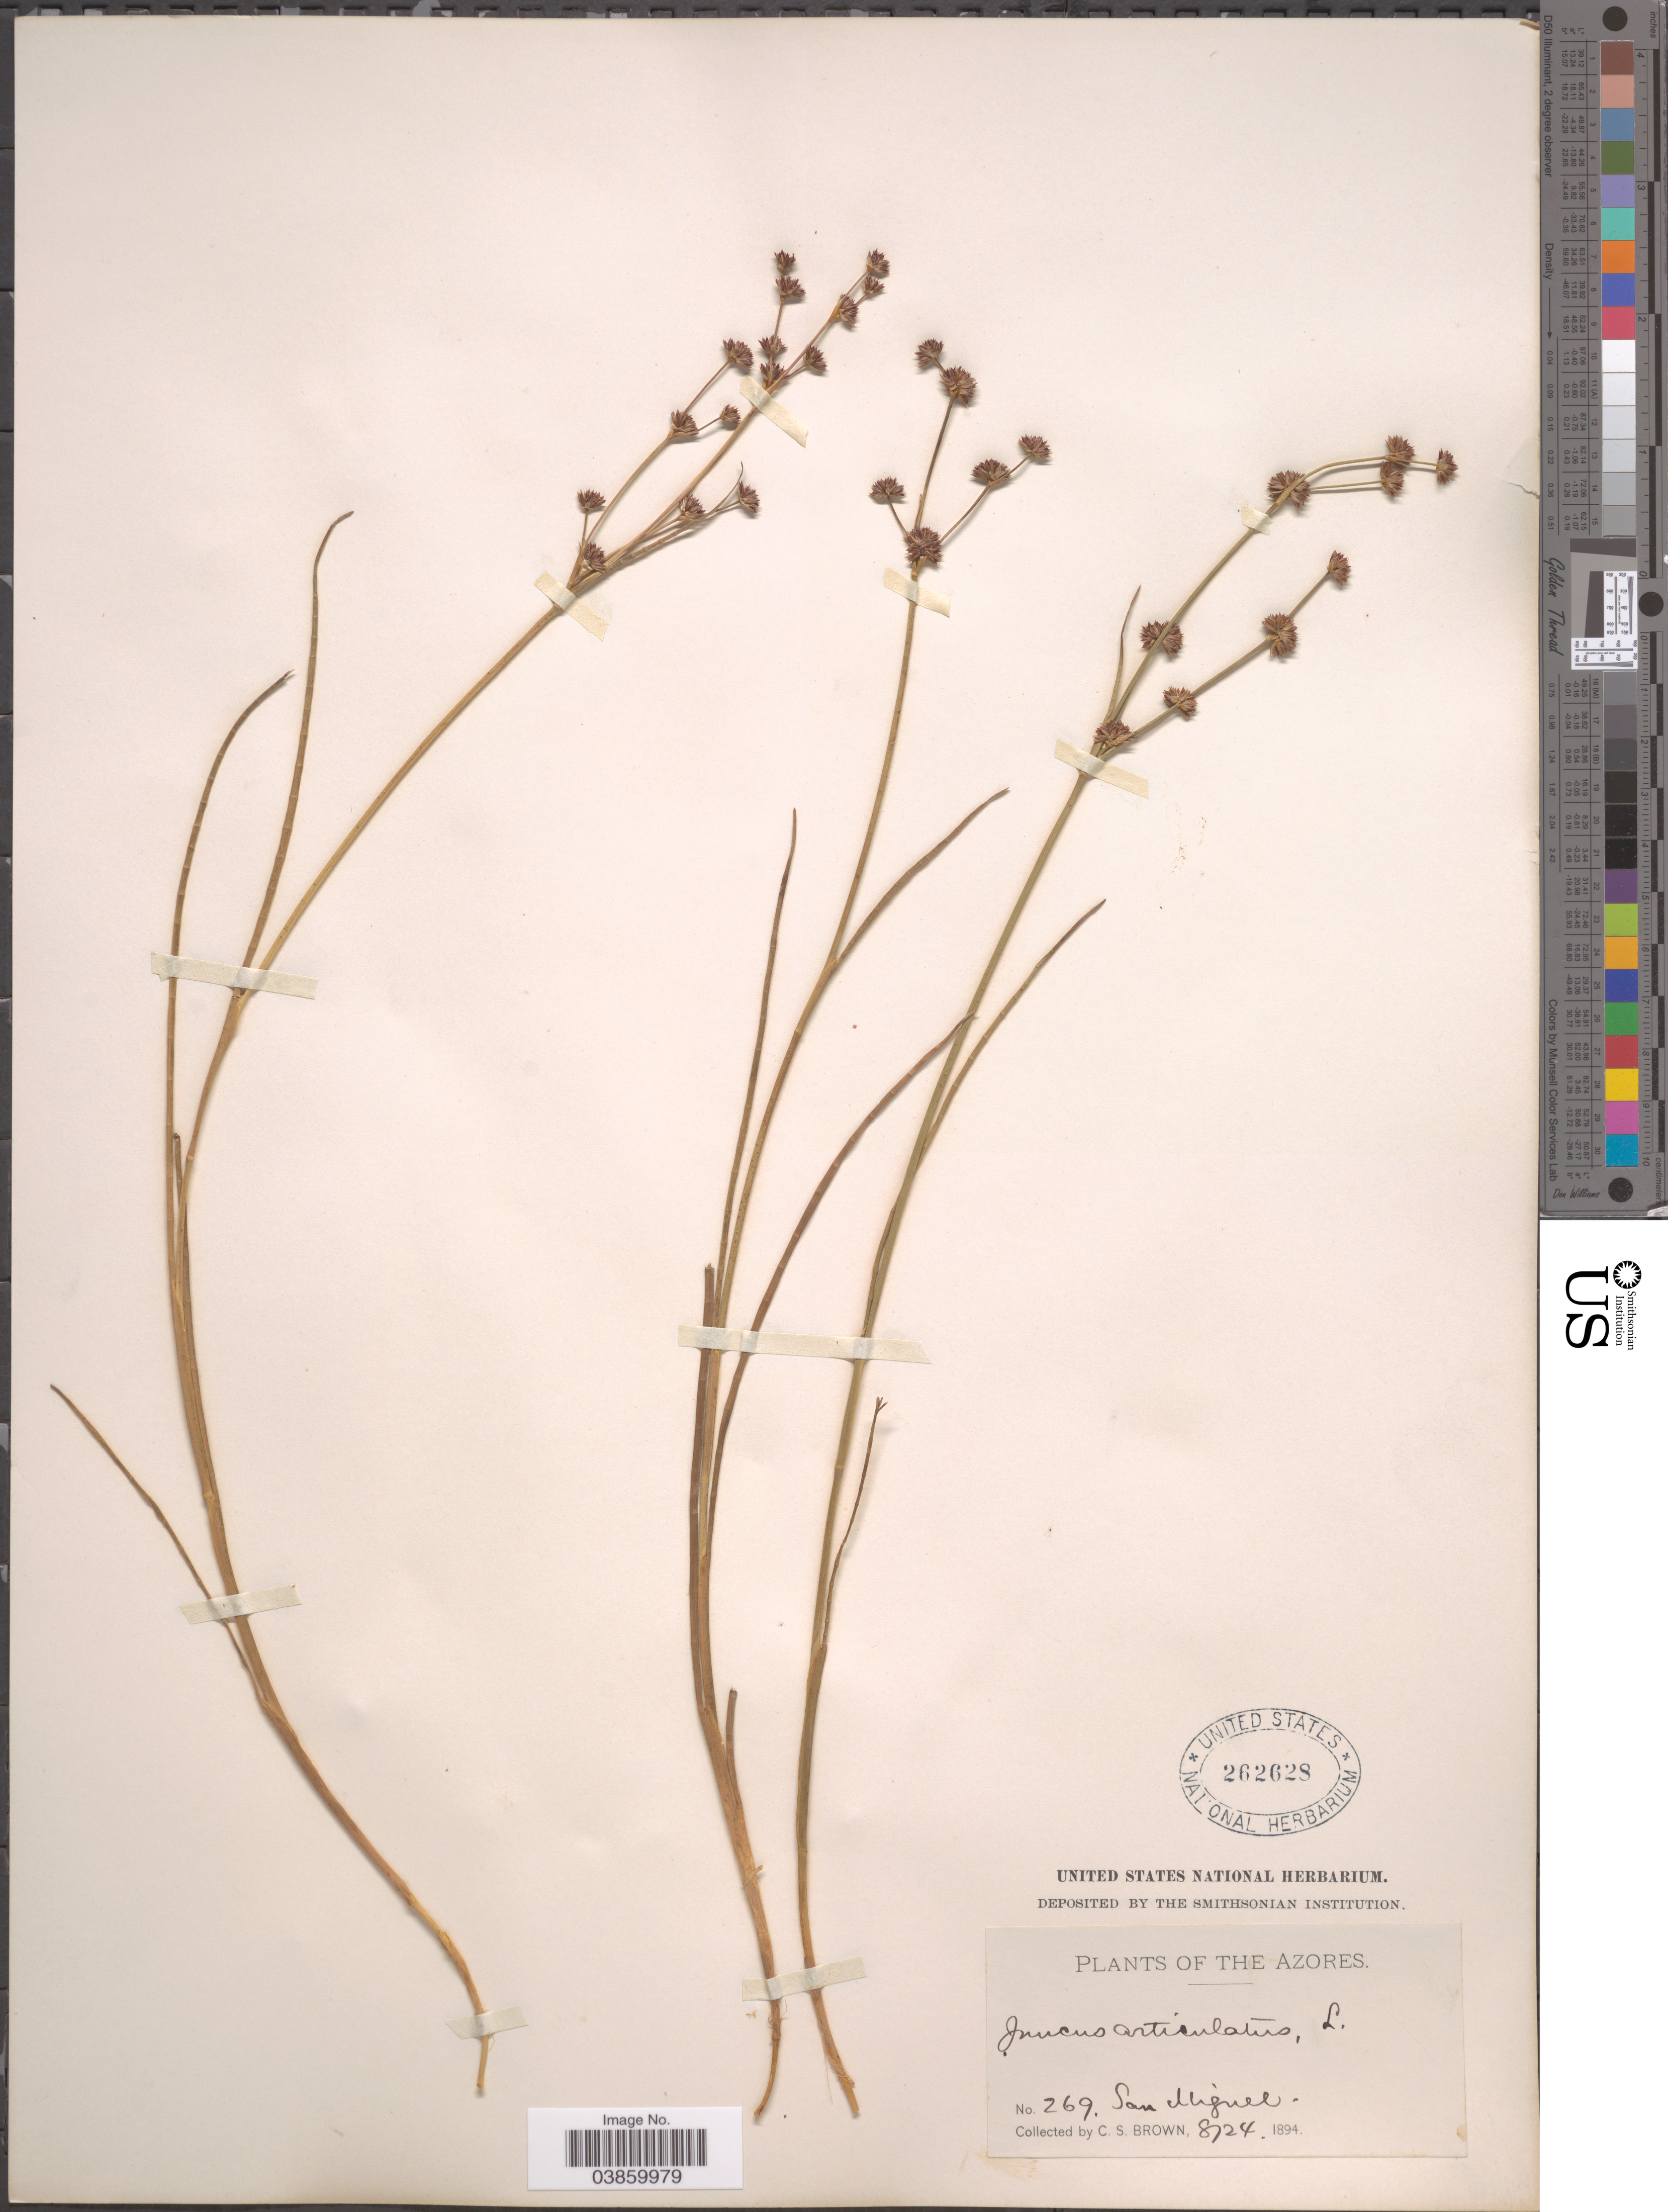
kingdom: Plantae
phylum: Tracheophyta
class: Liliopsida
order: Poales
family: Juncaceae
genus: Juncus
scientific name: Juncus articulatus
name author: L.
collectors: C. S. Brown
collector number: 269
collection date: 1894-08-24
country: Portugal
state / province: Azores (Aut. Reg.)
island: São Miguel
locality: San Miguel.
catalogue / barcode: US 262628